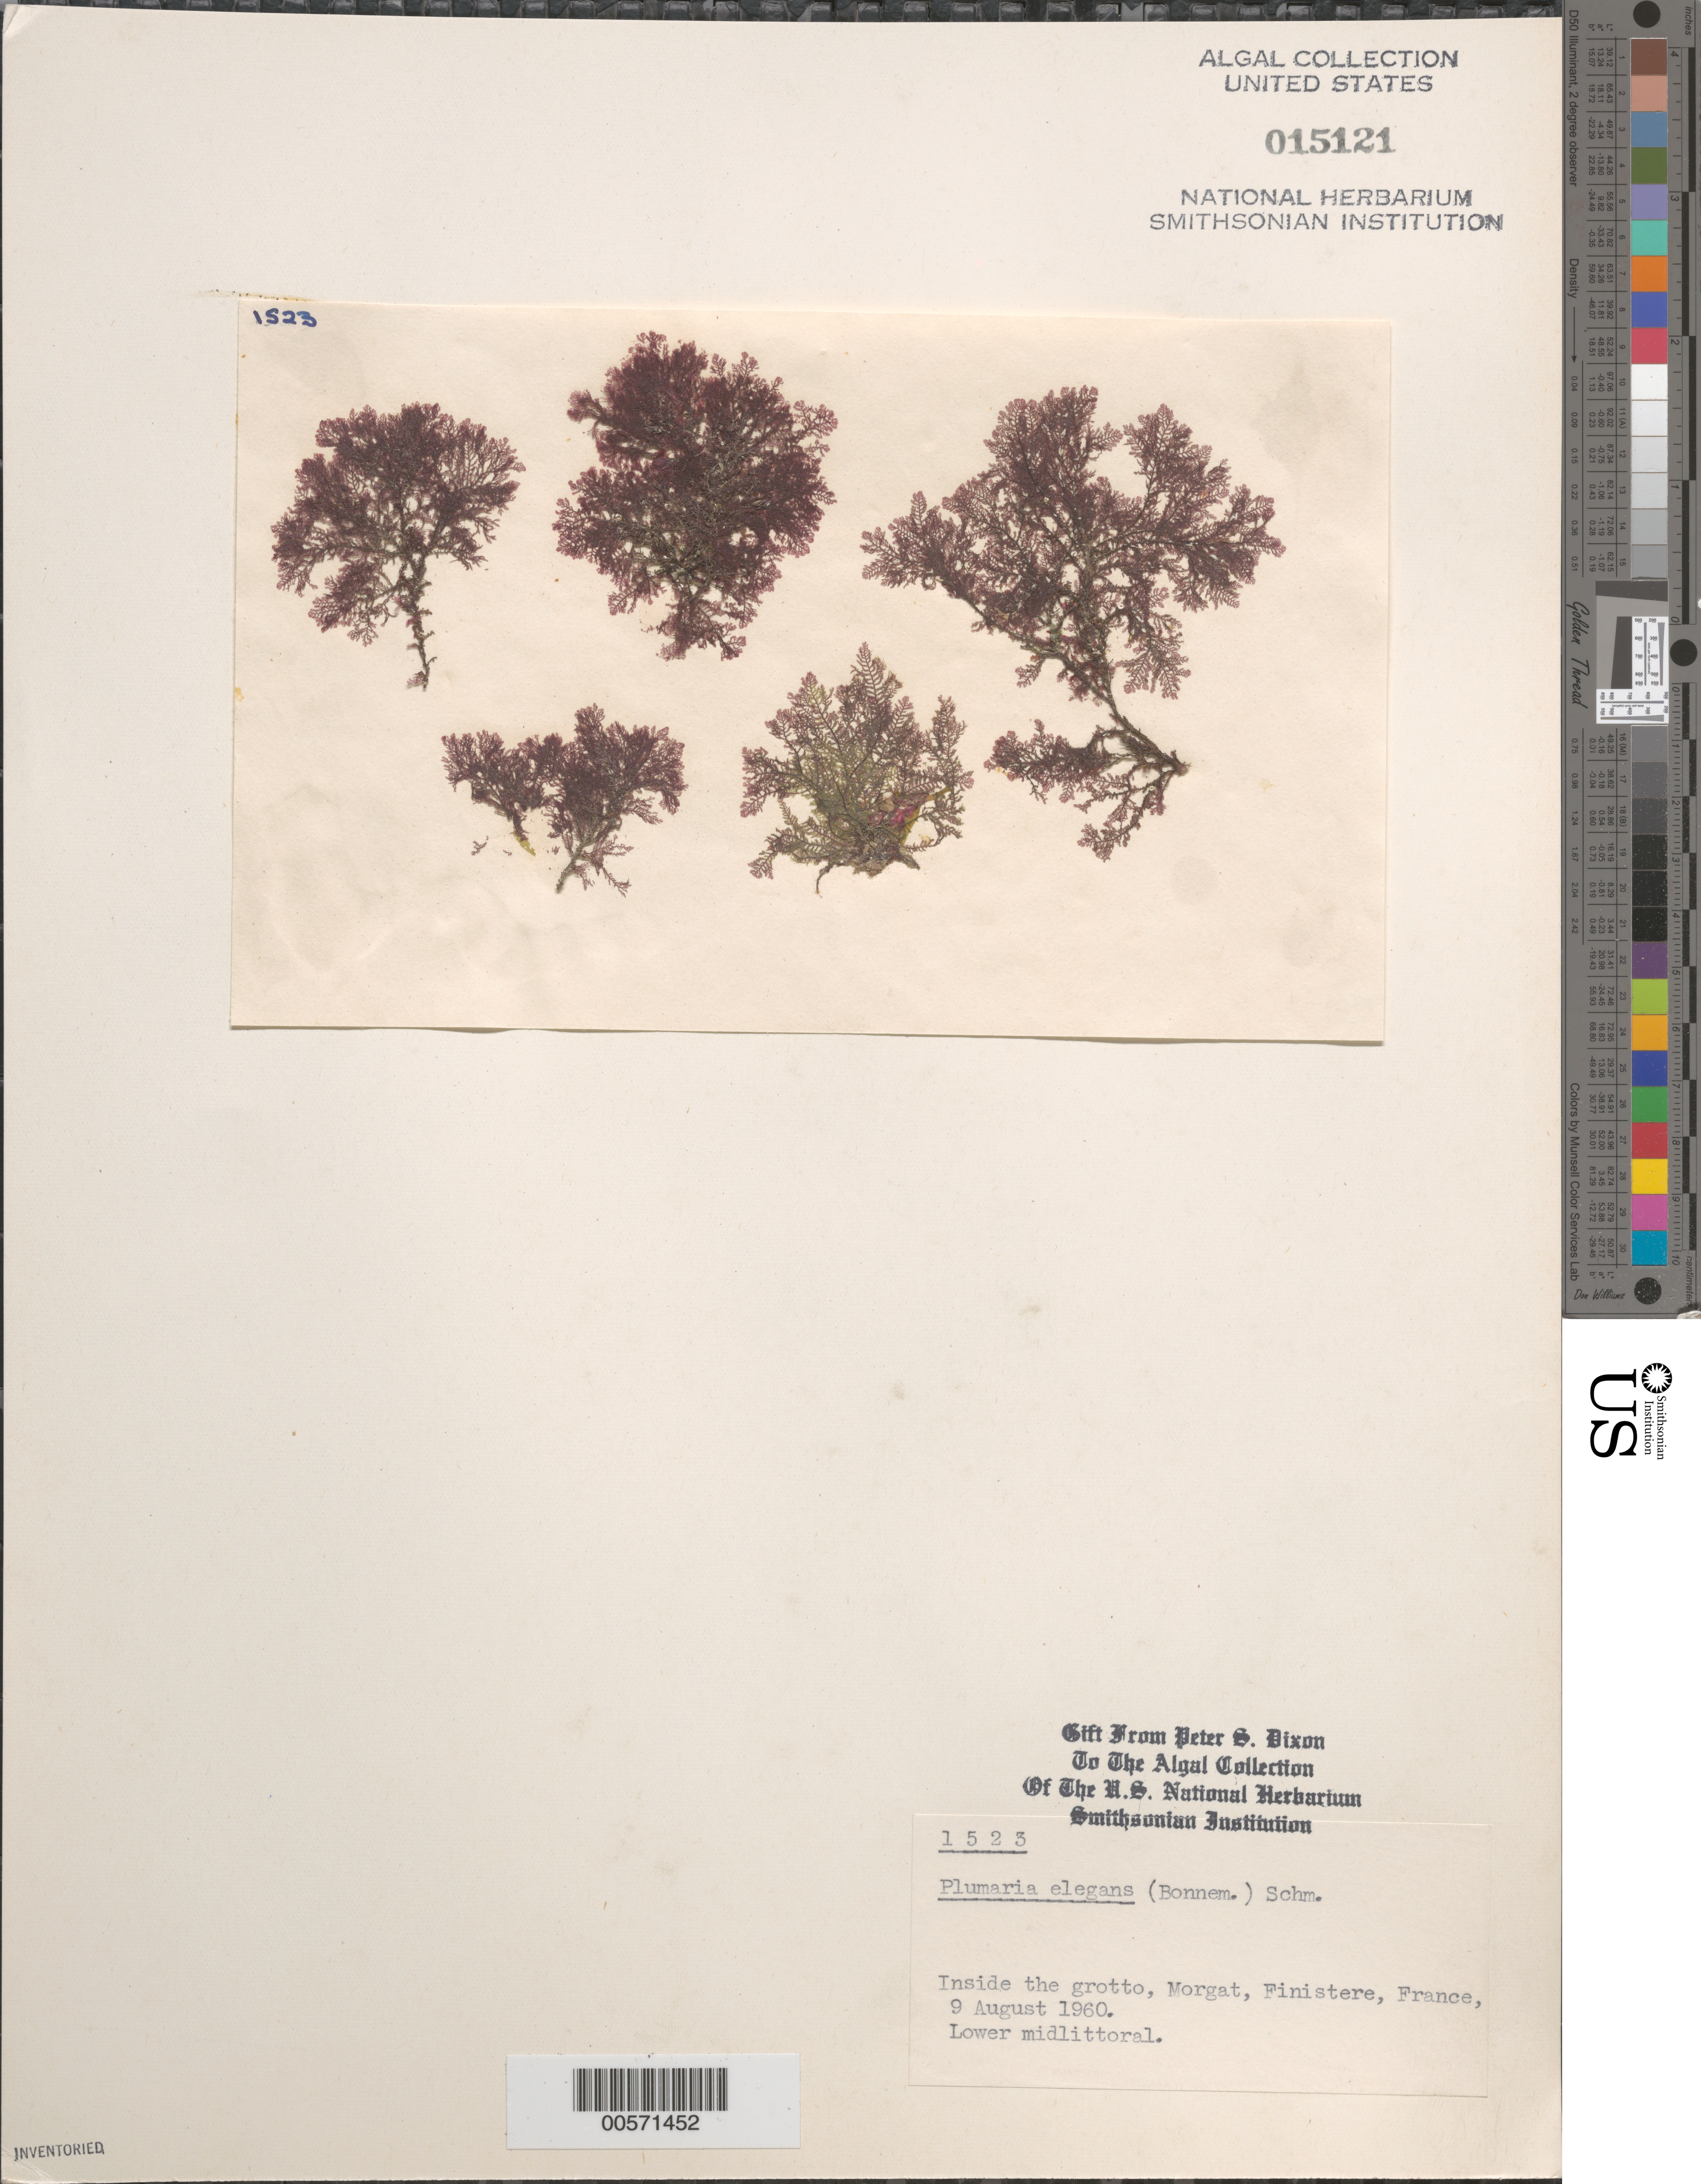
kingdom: Plantae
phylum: Rhodophyta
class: Florideophyceae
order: Ceramiales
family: Wrangeliaceae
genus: Plumaria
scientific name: Plumaria plumosa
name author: (Hudson) Kuntze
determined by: Algae name updating Project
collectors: P. S. Dixon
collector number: PSD 1523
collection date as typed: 09 Aug 1960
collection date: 1960-08-09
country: France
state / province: Bretagne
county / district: Finistère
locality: Morgat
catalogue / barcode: US 15121